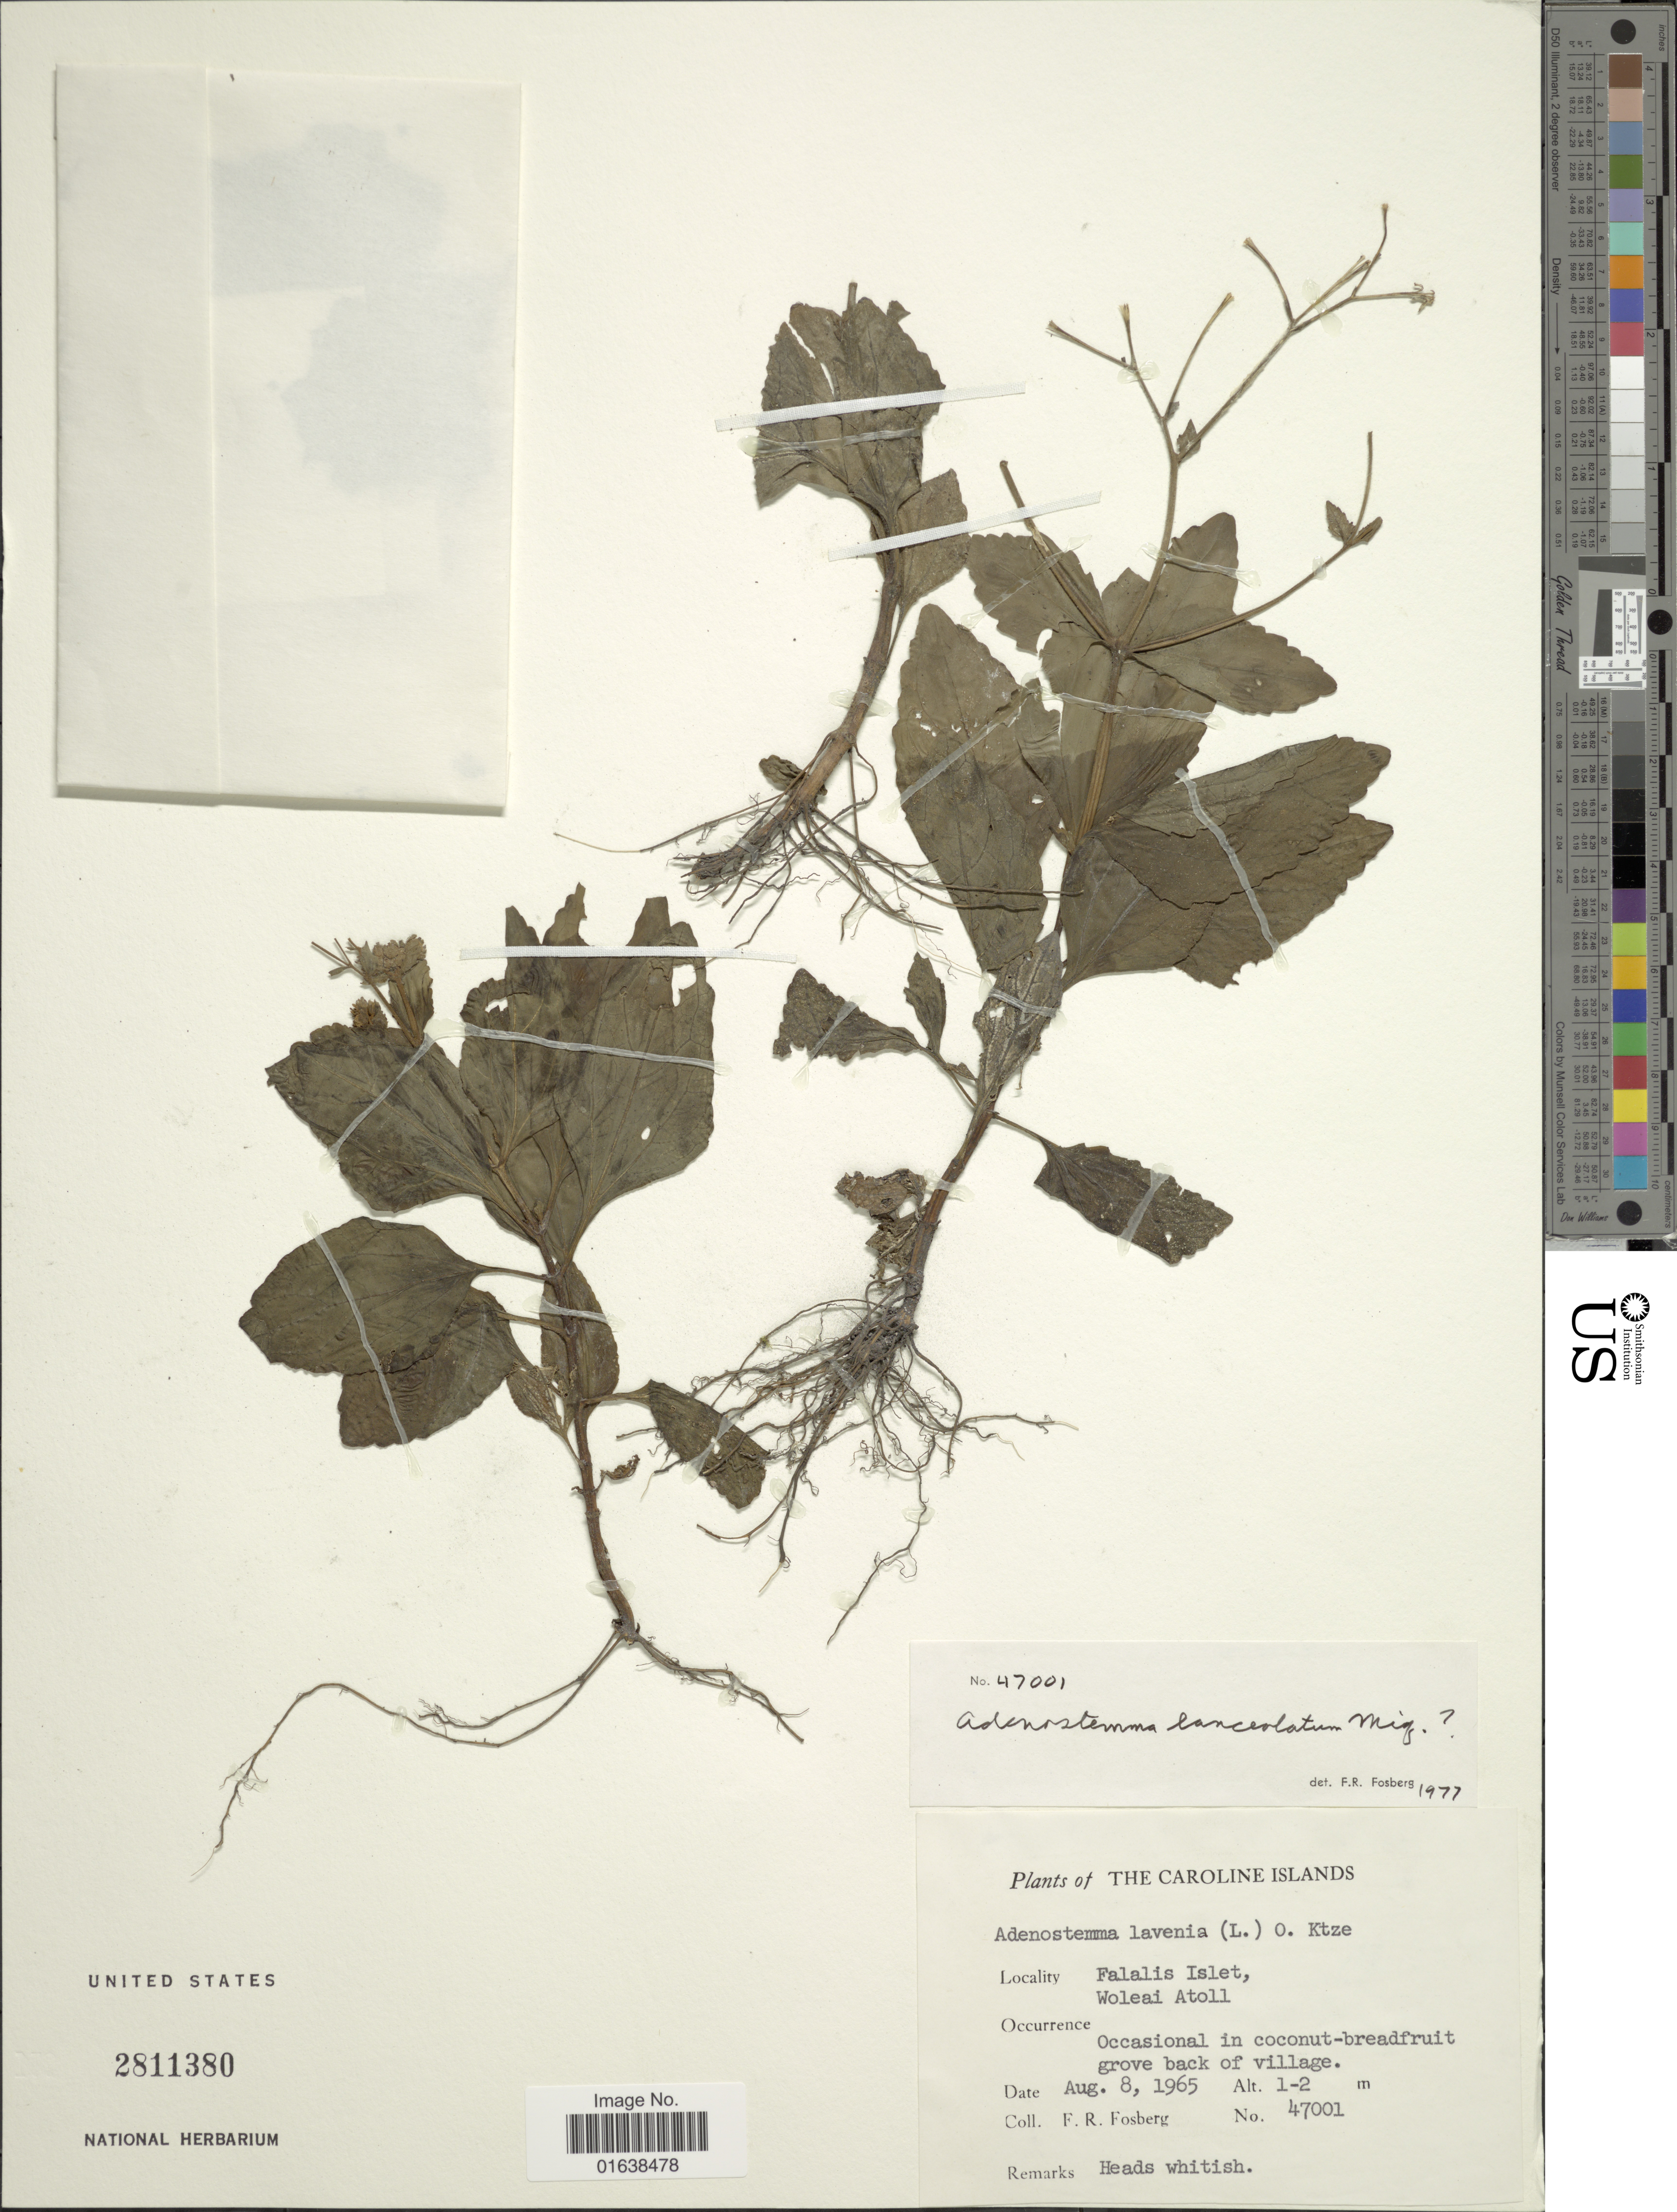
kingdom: Plantae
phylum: Tracheophyta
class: Magnoliopsida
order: Asterales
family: Asteraceae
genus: Adenostemma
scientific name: Adenostemma lanceolatum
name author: Miq.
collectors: F. R. Fosberg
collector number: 47001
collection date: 1965-08-08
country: Micronesia, Federated States of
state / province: Yap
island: Woleai Atoll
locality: The Caroline Islands. Falalis Islet. Woleai Atoll. Occasional in coconut-breadfruit grove back of village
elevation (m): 1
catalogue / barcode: US 2811380